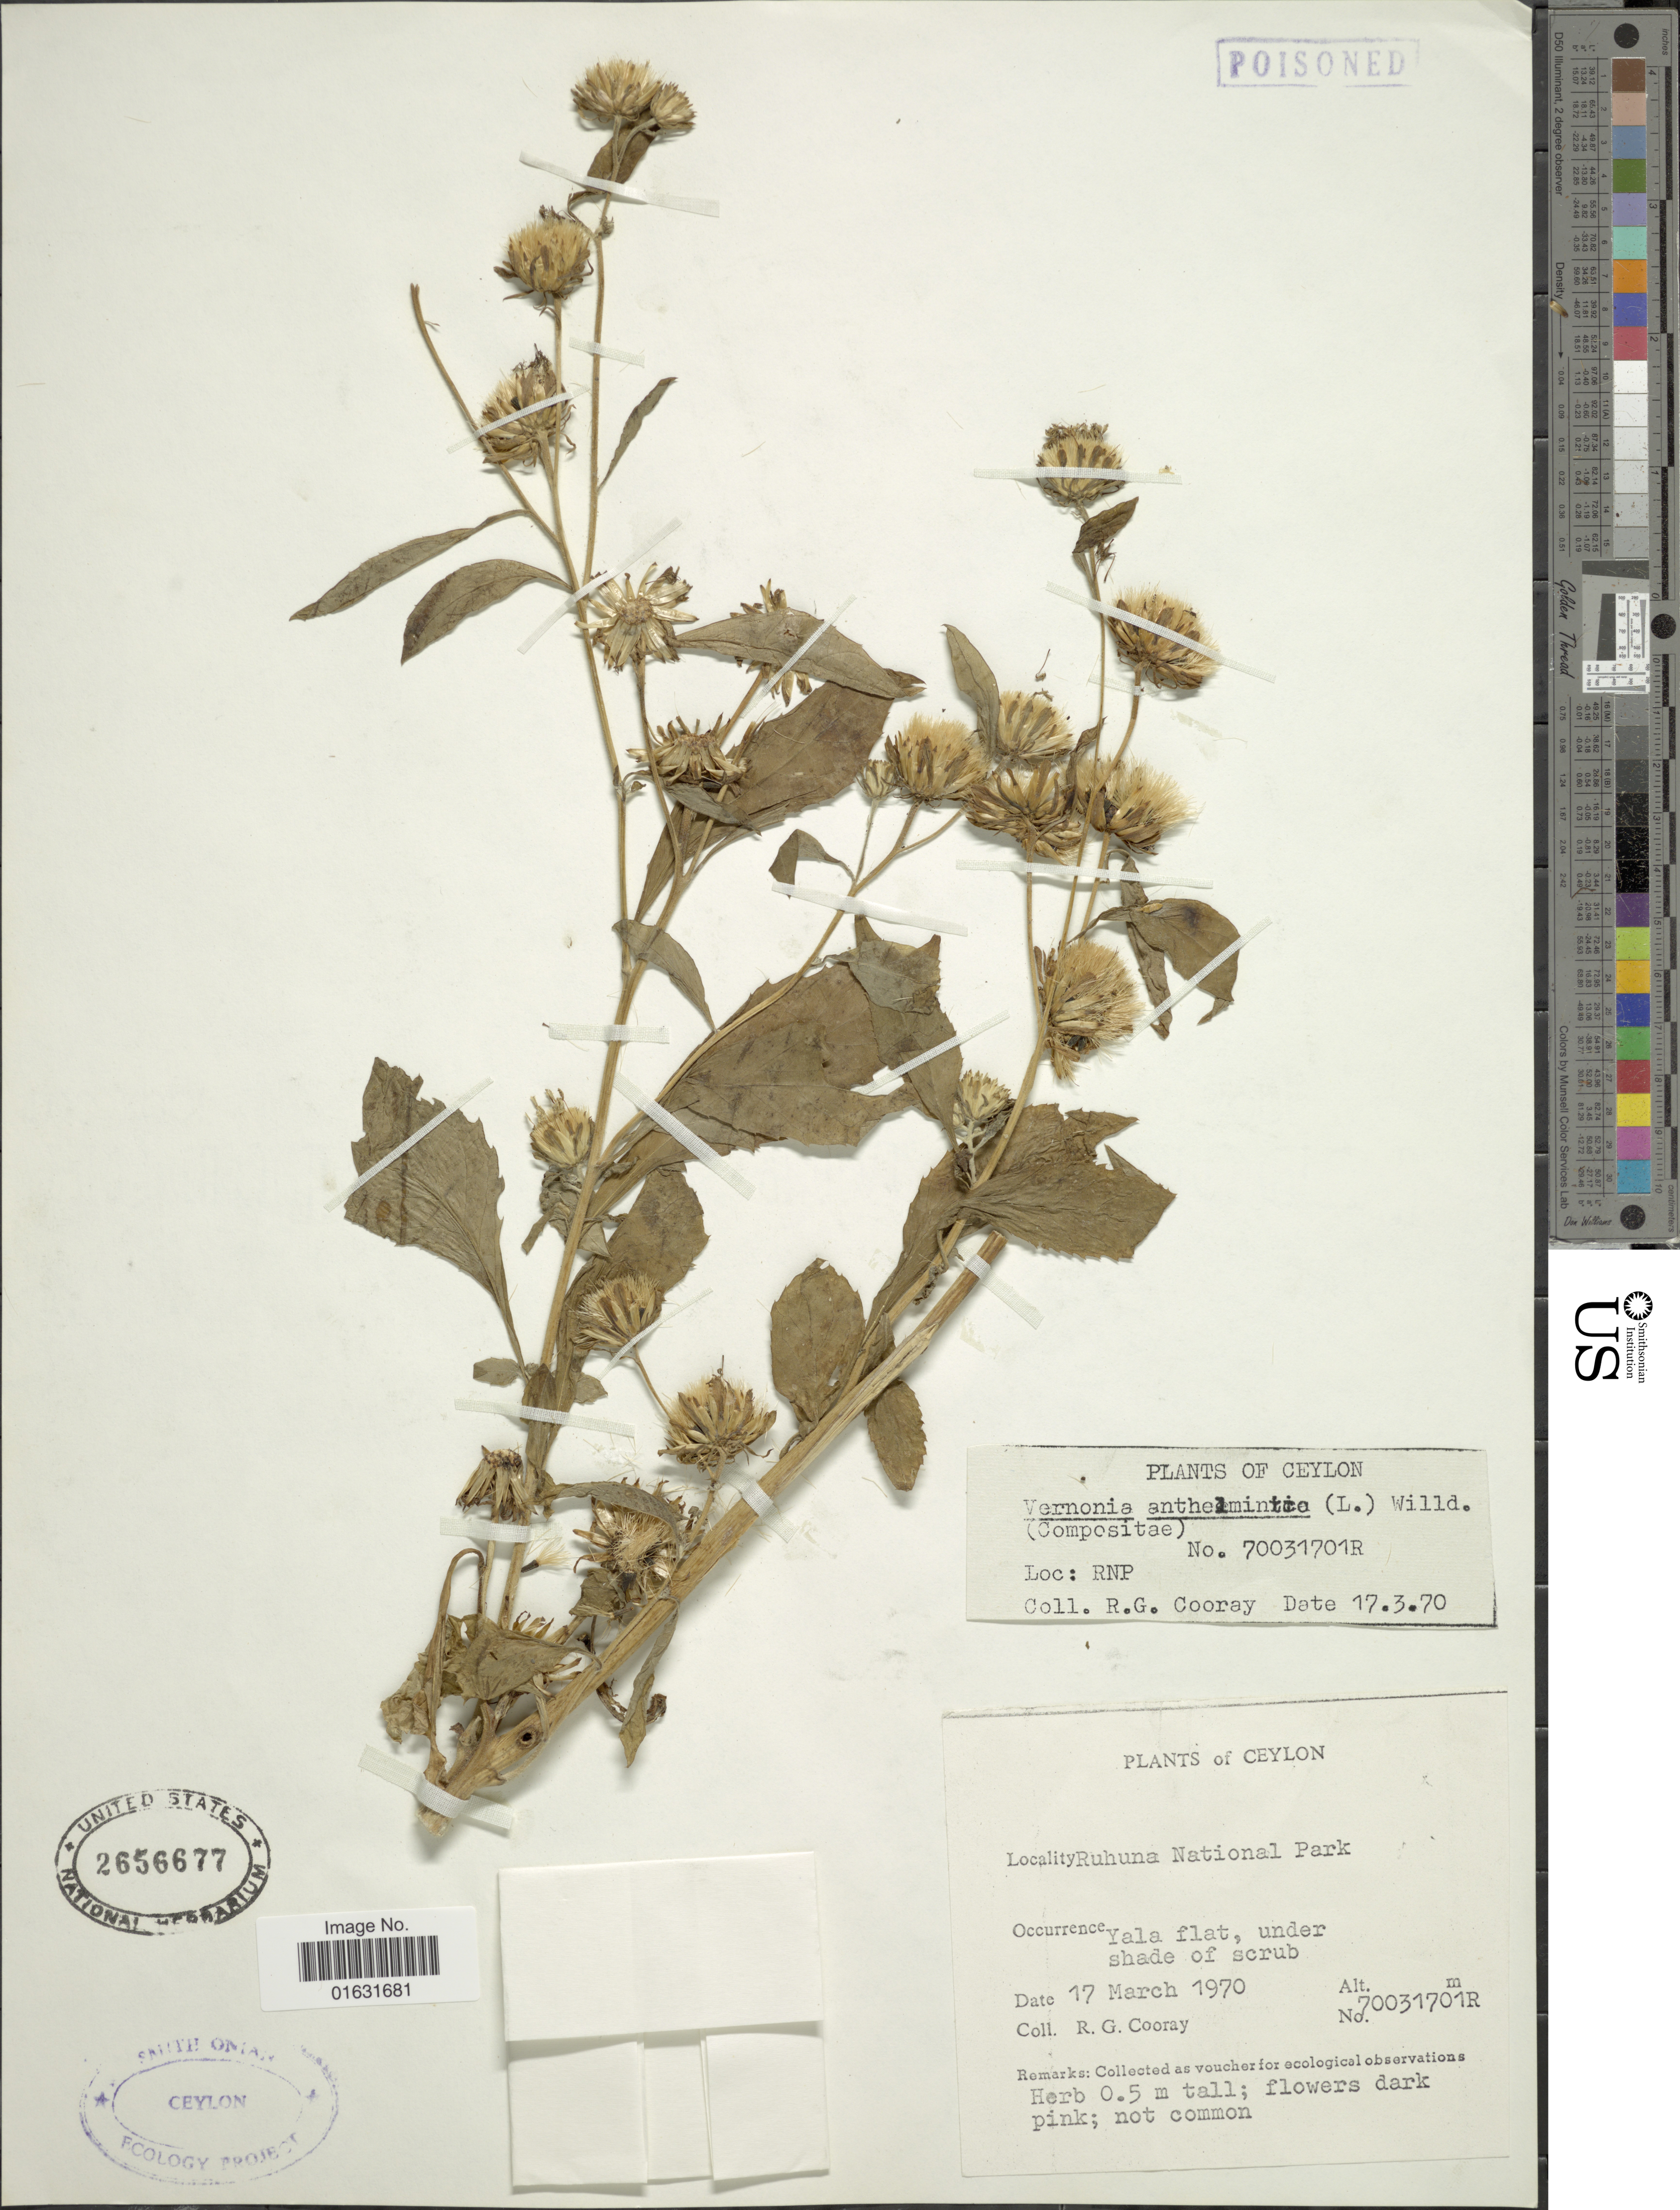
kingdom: Plantae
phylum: Tracheophyta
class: Magnoliopsida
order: Asterales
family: Asteraceae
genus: Baccharoides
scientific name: Baccharoides anthelmintica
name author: (L.) Moench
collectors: R. Cooray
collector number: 70031701R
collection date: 1970-03-17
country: Sri Lanka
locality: Ceylon, Yala flat, under shade scrub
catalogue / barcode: US 2656677